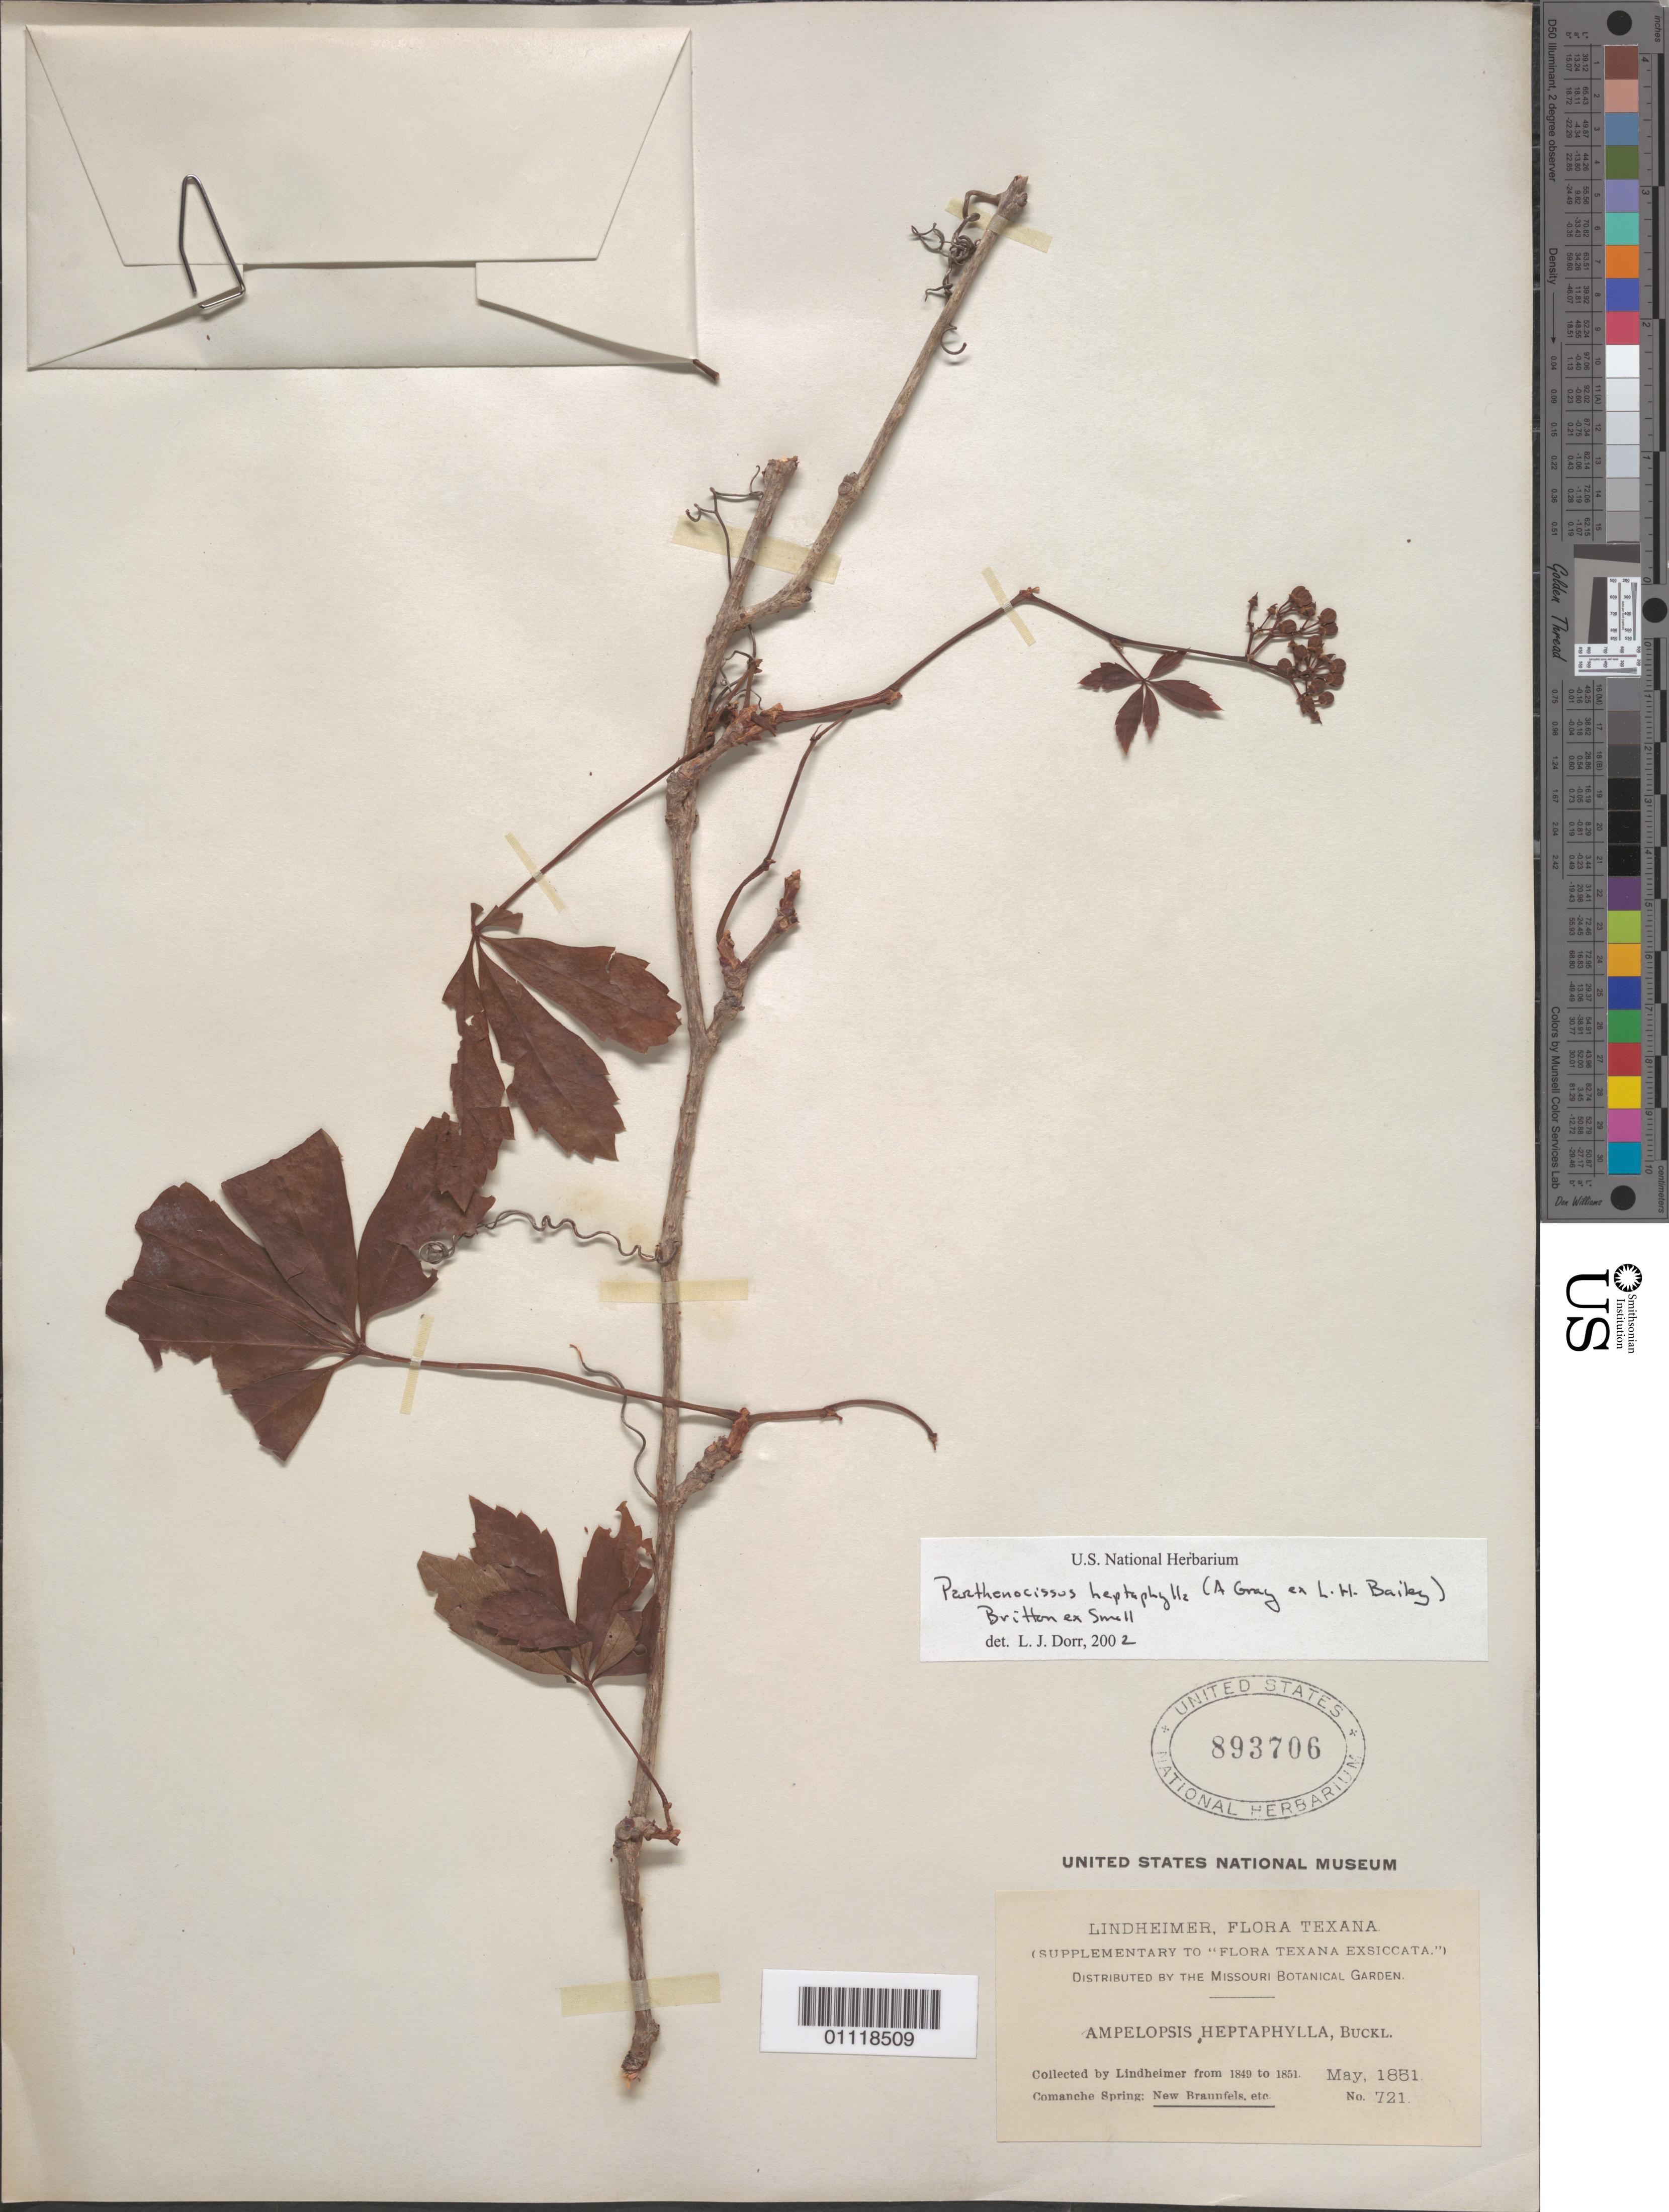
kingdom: Plantae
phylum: Tracheophyta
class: Magnoliopsida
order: Vitales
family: Vitaceae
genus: Parthenocissus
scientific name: Parthenocissus heptaphylla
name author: (Buckley) Britton ex Small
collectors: F. J. Lindheimer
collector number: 721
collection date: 1851-05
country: United States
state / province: Texas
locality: Comanche Spring: New Braunfels.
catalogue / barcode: US 893706